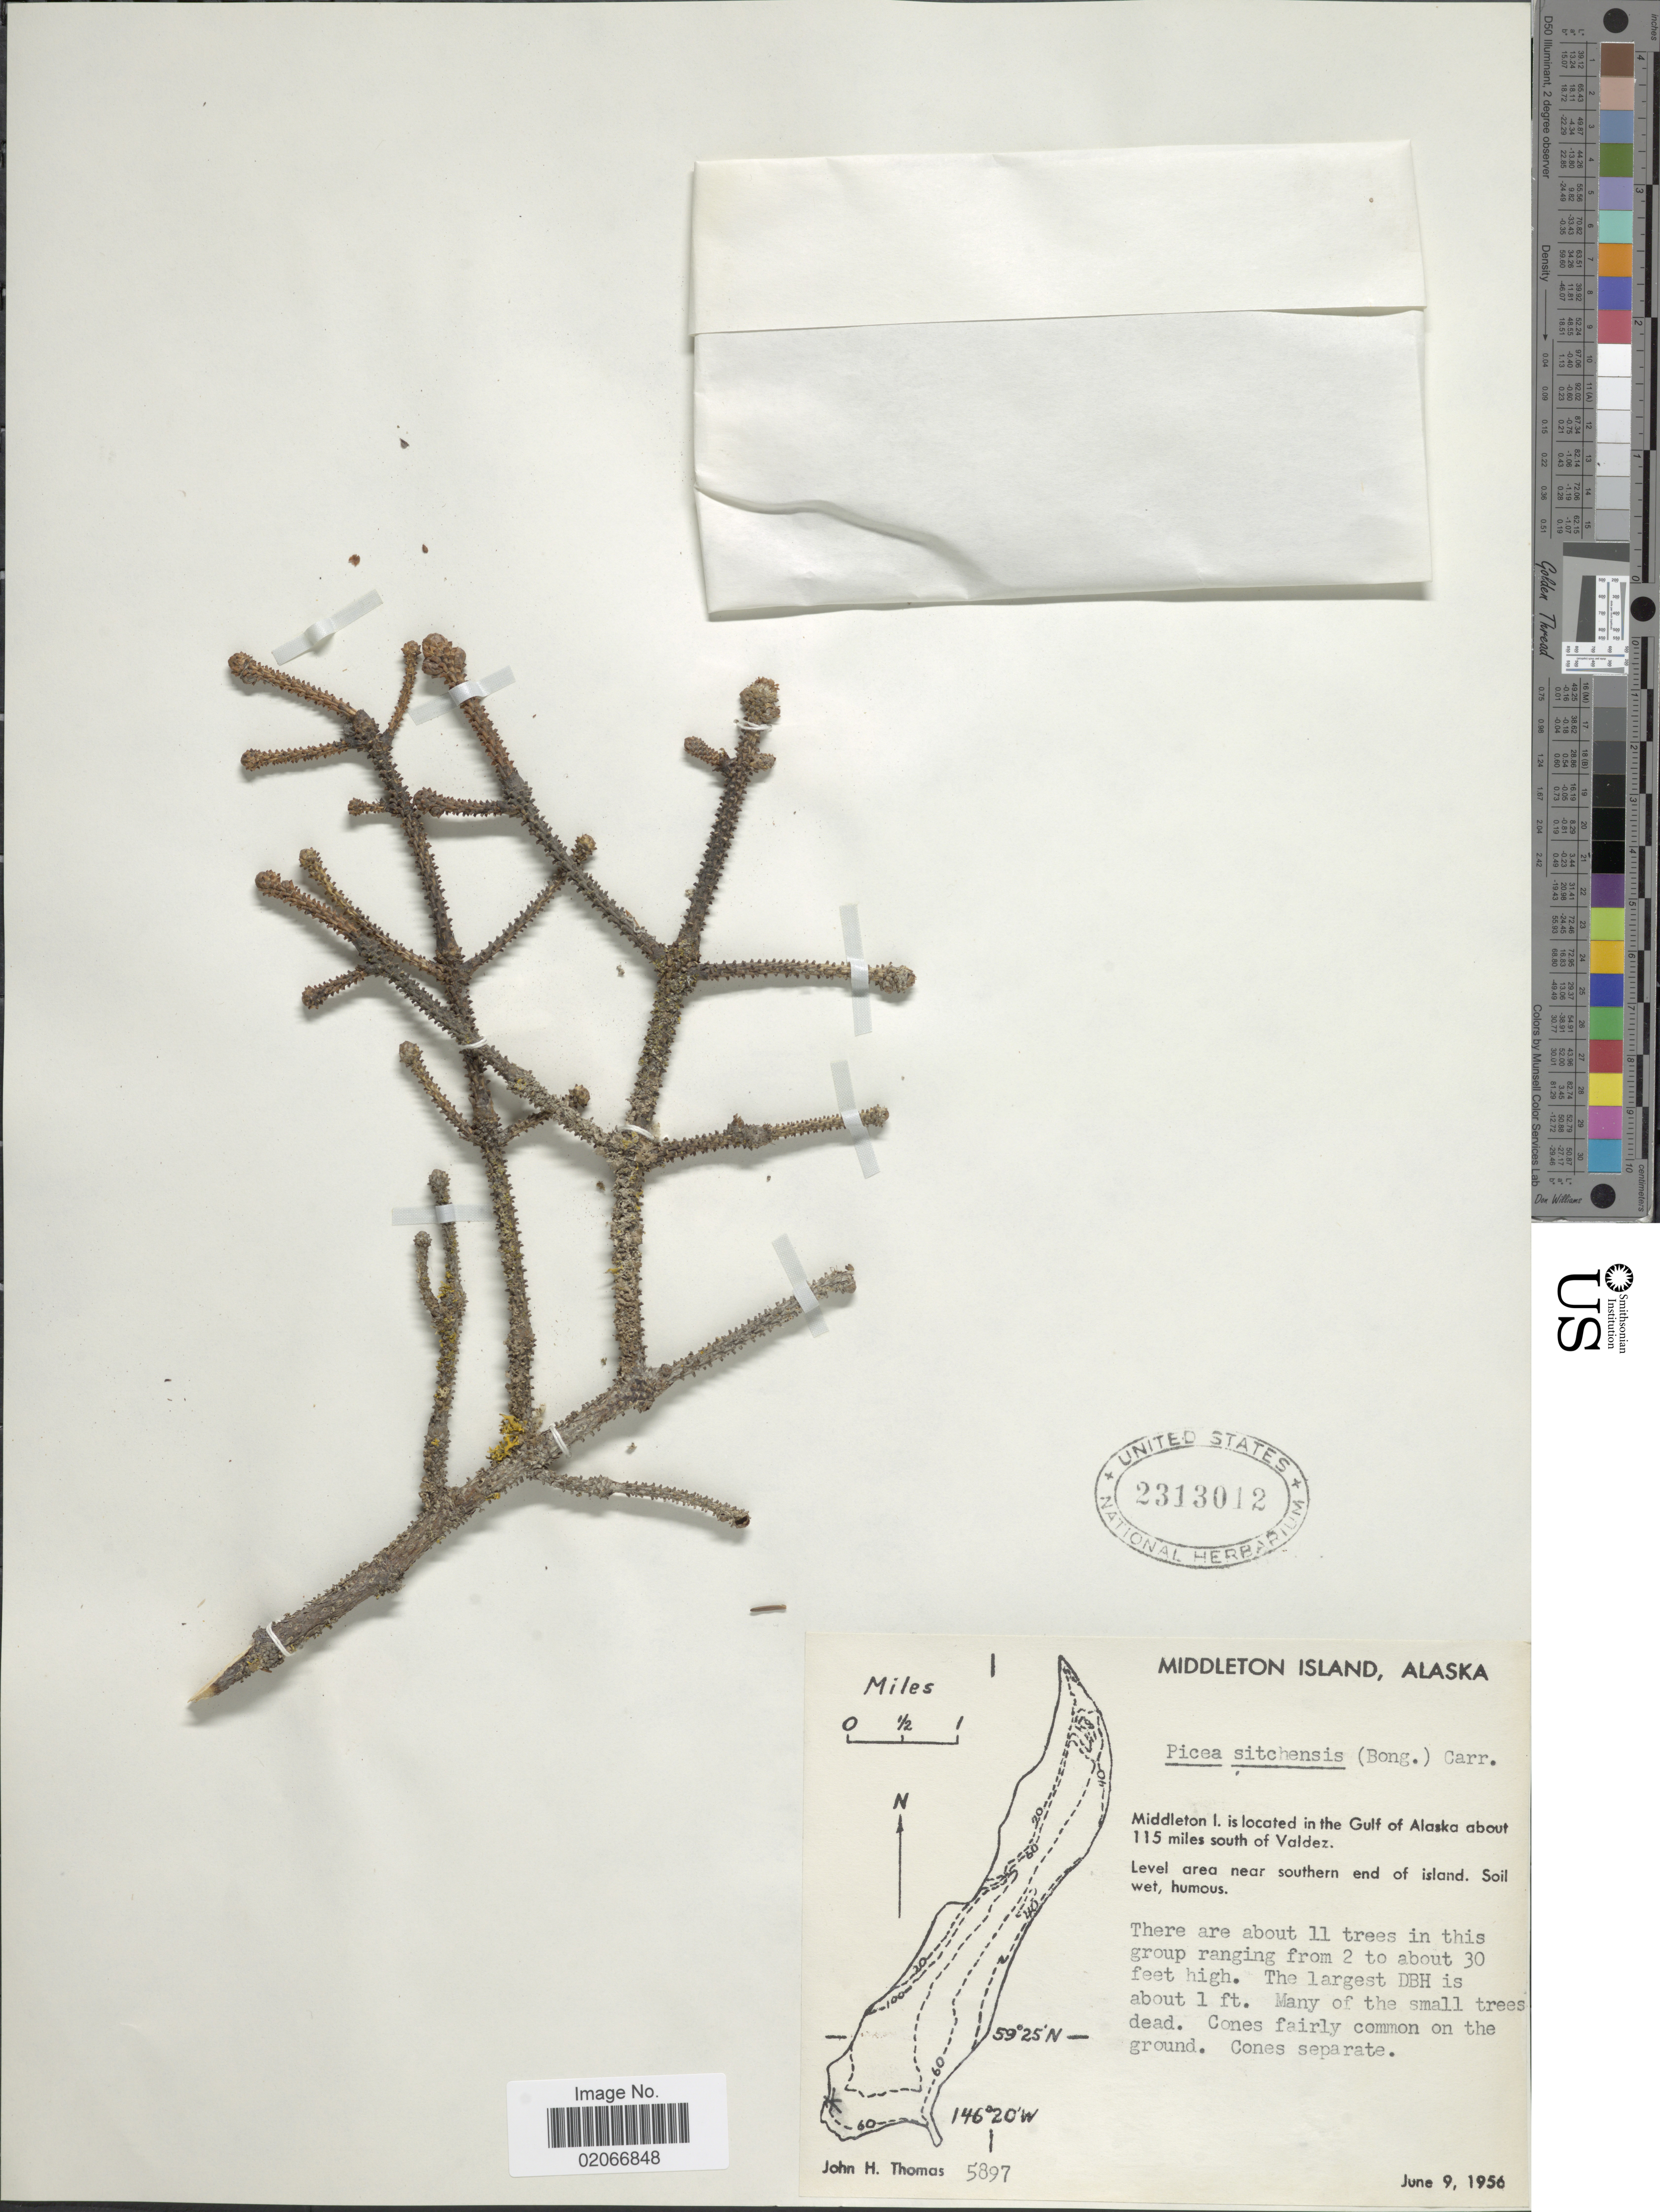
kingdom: Plantae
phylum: Tracheophyta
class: Pinopsida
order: Pinales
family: Pinaceae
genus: Picea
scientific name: Picea sitchensis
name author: (Bong.) Carrière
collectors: J. H. Thomas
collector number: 5897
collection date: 1956-06-09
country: United States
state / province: Alaska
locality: Middleton Island, 115 miles south of Valdez, Level area near southern end of island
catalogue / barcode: US 2313012